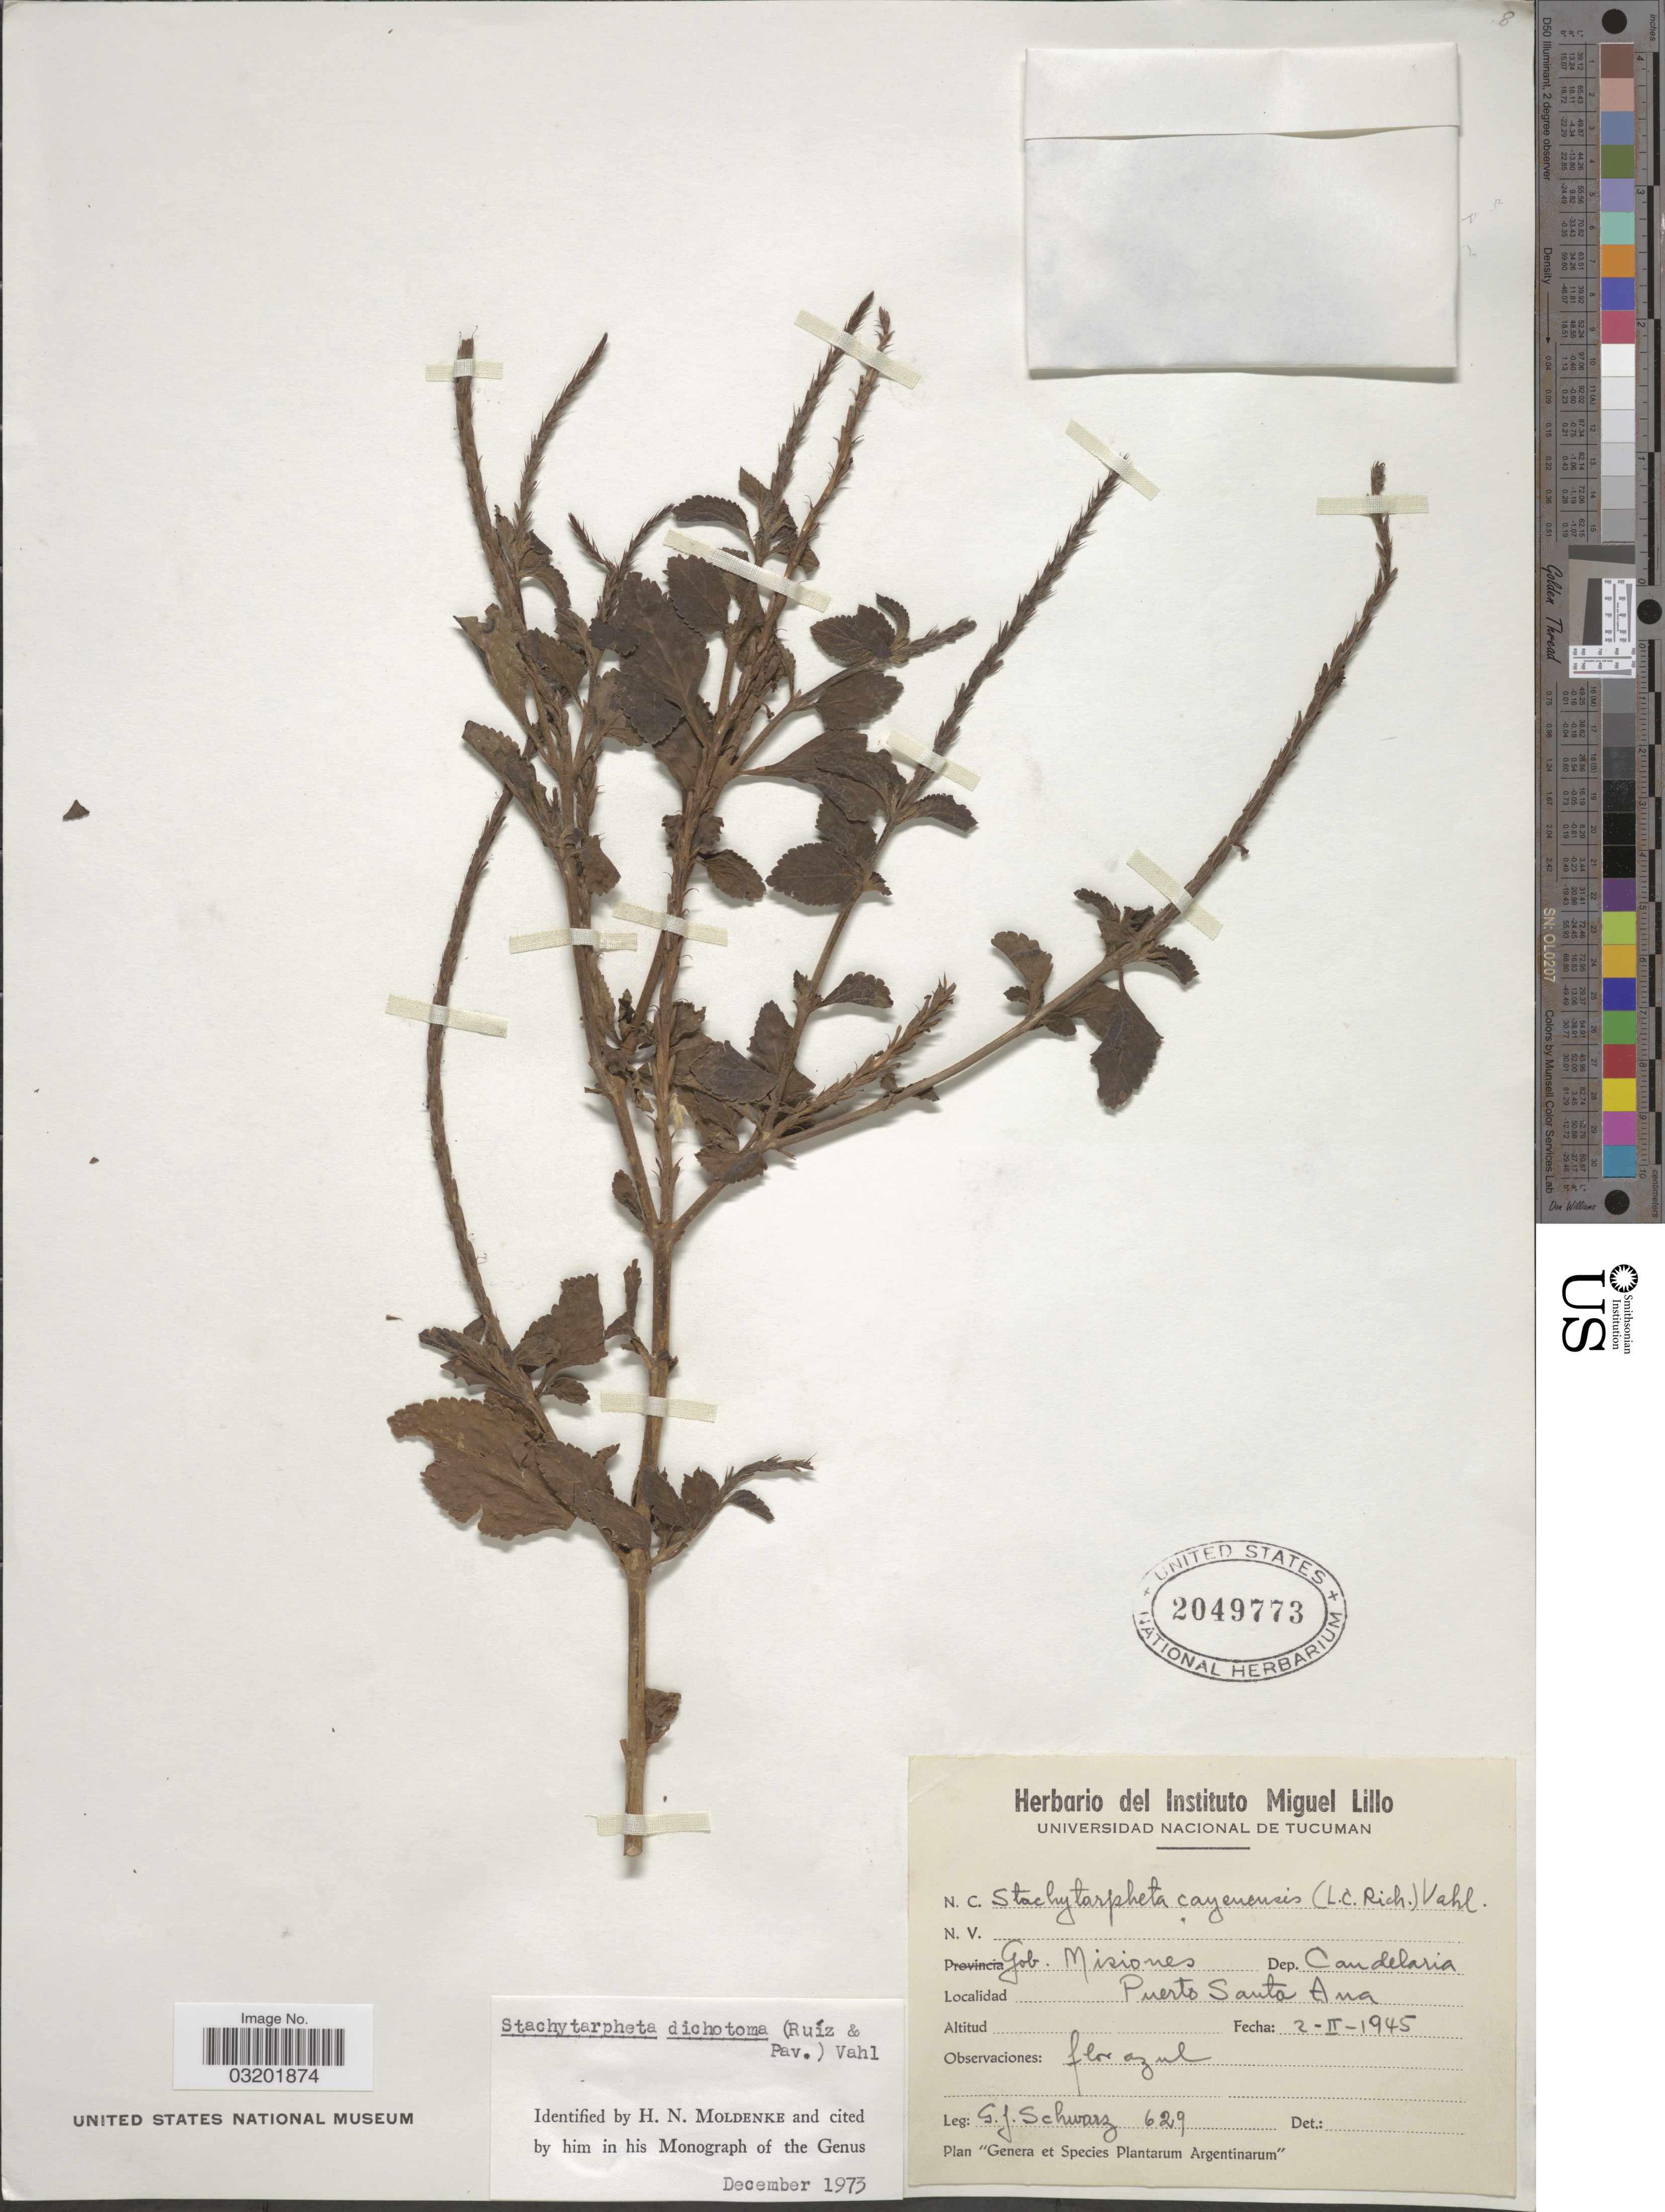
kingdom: Plantae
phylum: Tracheophyta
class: Magnoliopsida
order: Lamiales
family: Verbenaceae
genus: Stachytarpheta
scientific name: Stachytarpheta dichotoma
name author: (Ruiz & Pav.) Vahl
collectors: G. J. Schwarz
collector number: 629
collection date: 1945-02-02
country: Argentina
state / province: Misiones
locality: Gob. Misiones. Dep. Candelaria. Puerto Santa Ana.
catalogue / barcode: US 2049773